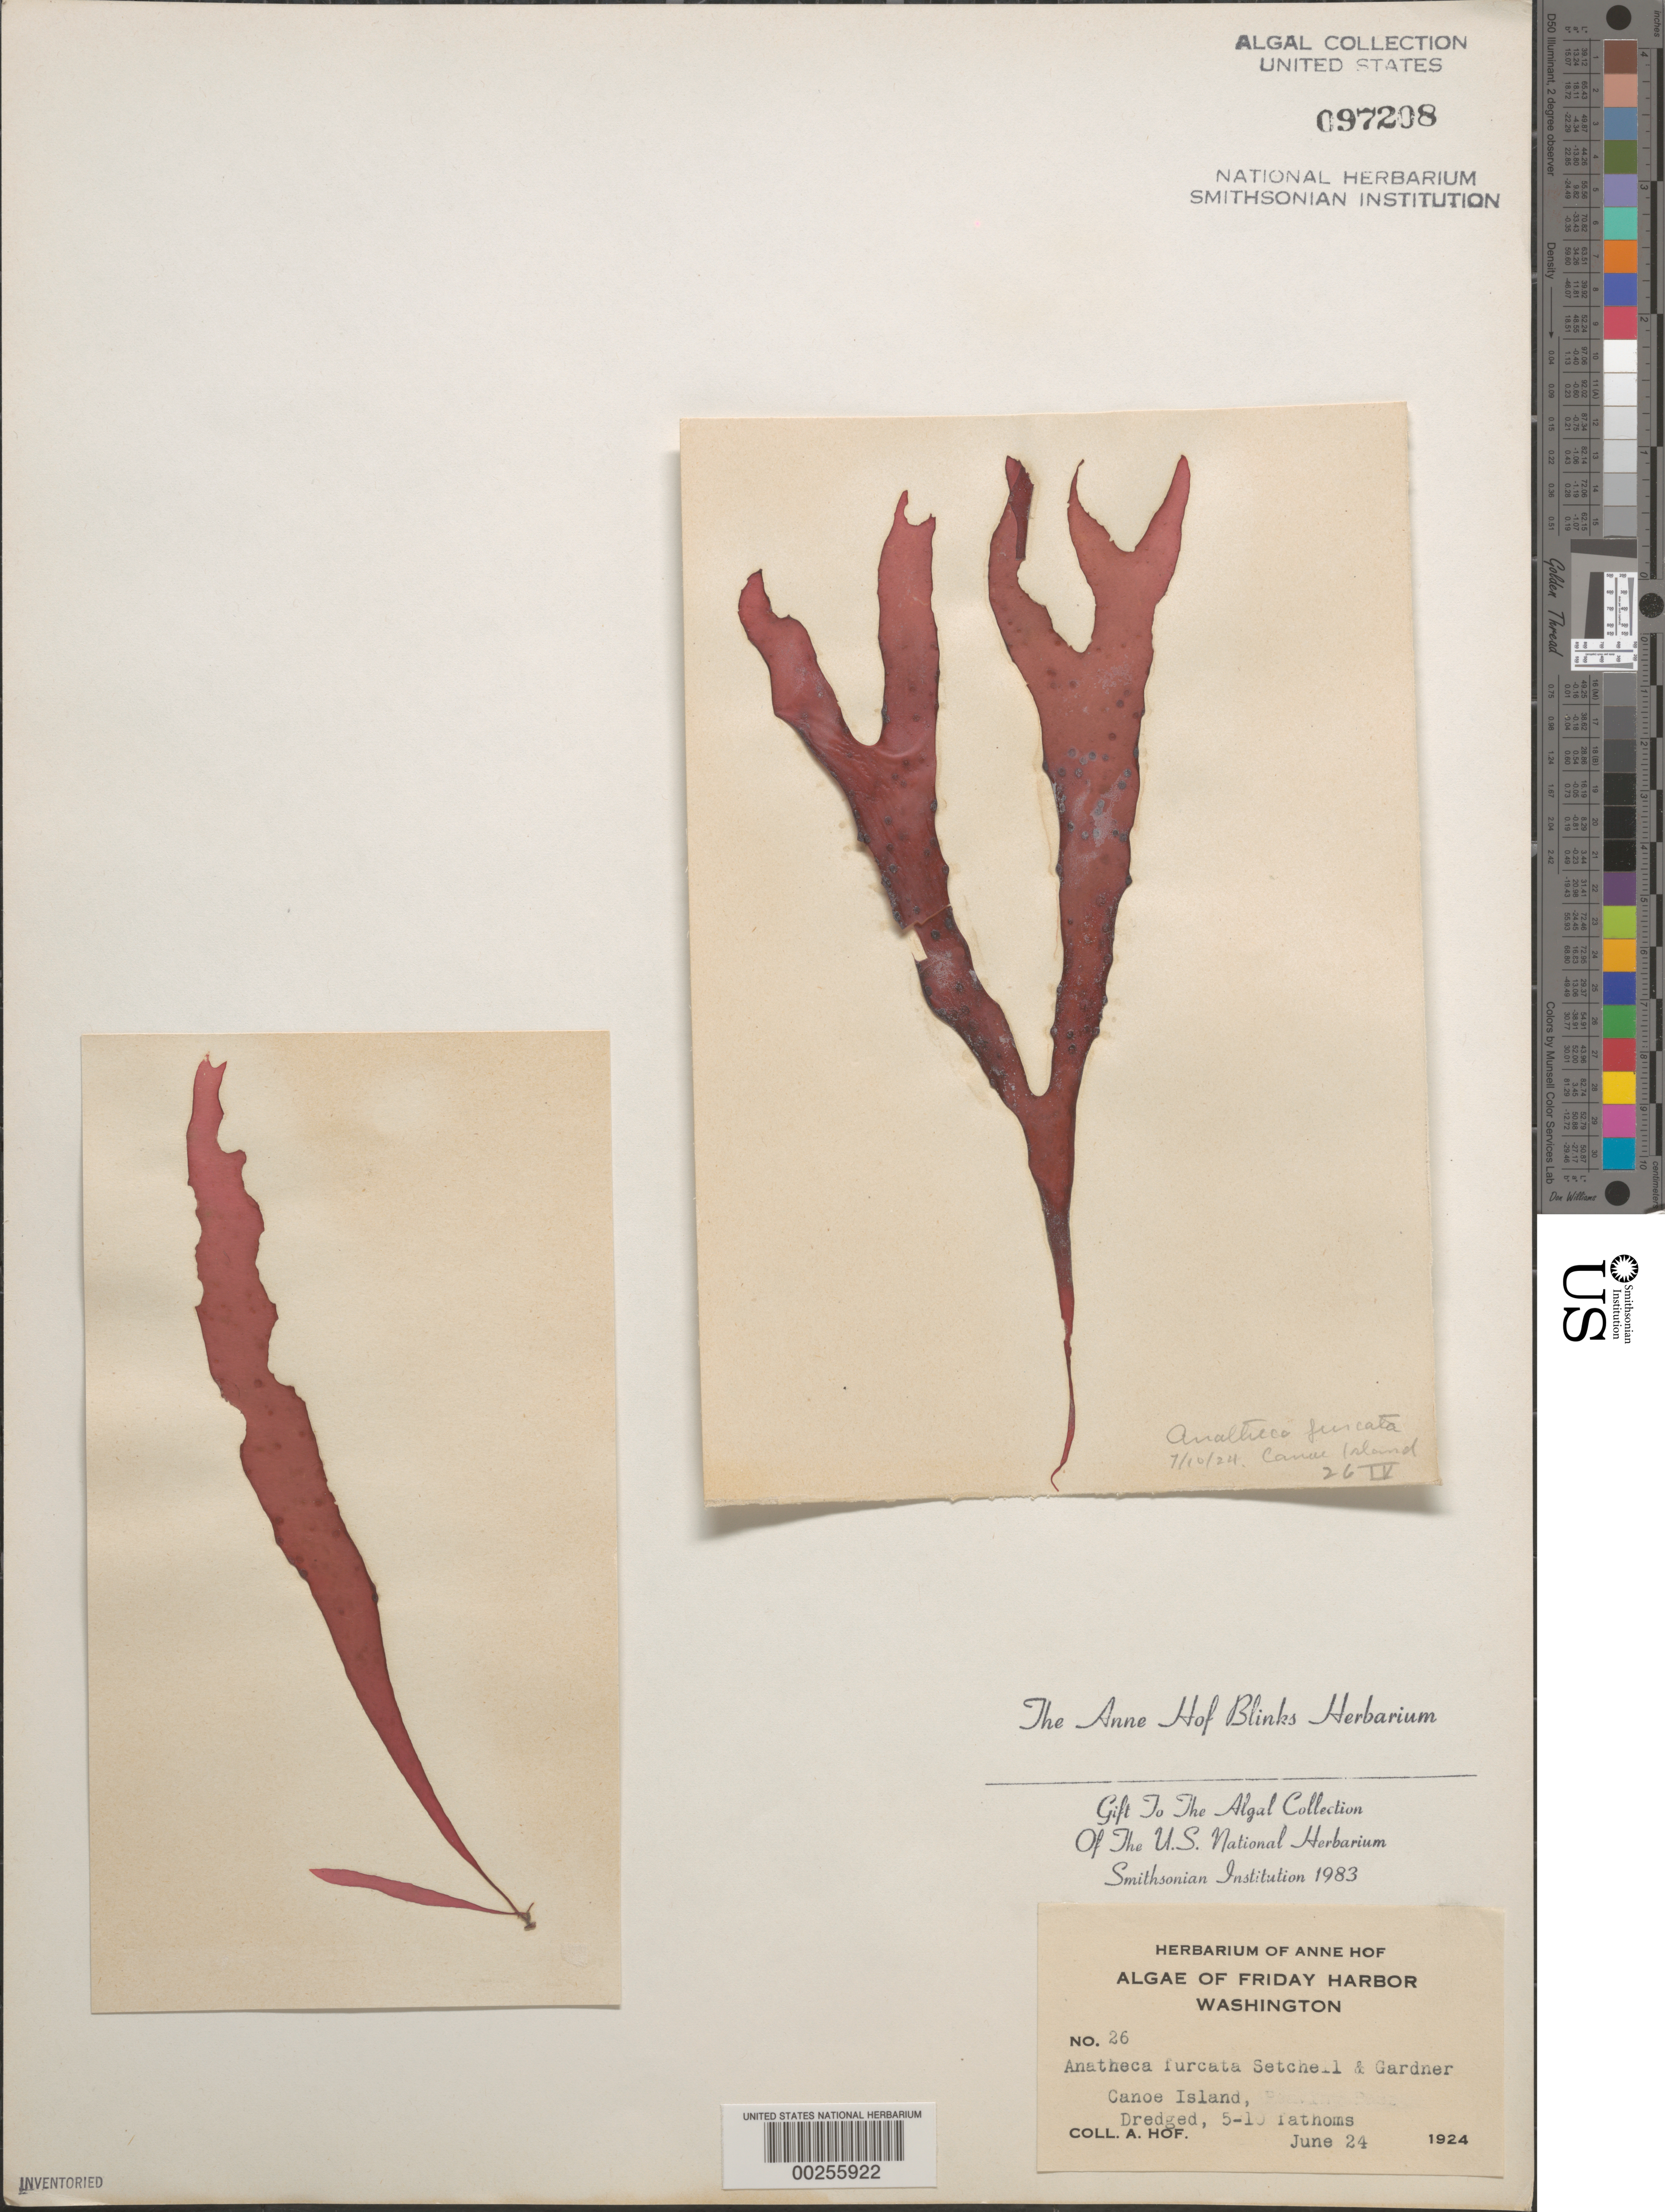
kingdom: Plantae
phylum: Rhodophyta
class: Florideophyceae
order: Gigartinales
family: Solieriaceae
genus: Sarcodiotheca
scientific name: Sarcodiotheca furcata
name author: (Setch. & N.L. Gardner) Kylin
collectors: A. Blinks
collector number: AHB 26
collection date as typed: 24 Jun 1924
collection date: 1924-06-24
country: United States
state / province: Washington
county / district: San Juan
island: Canoe Island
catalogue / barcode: US 97208